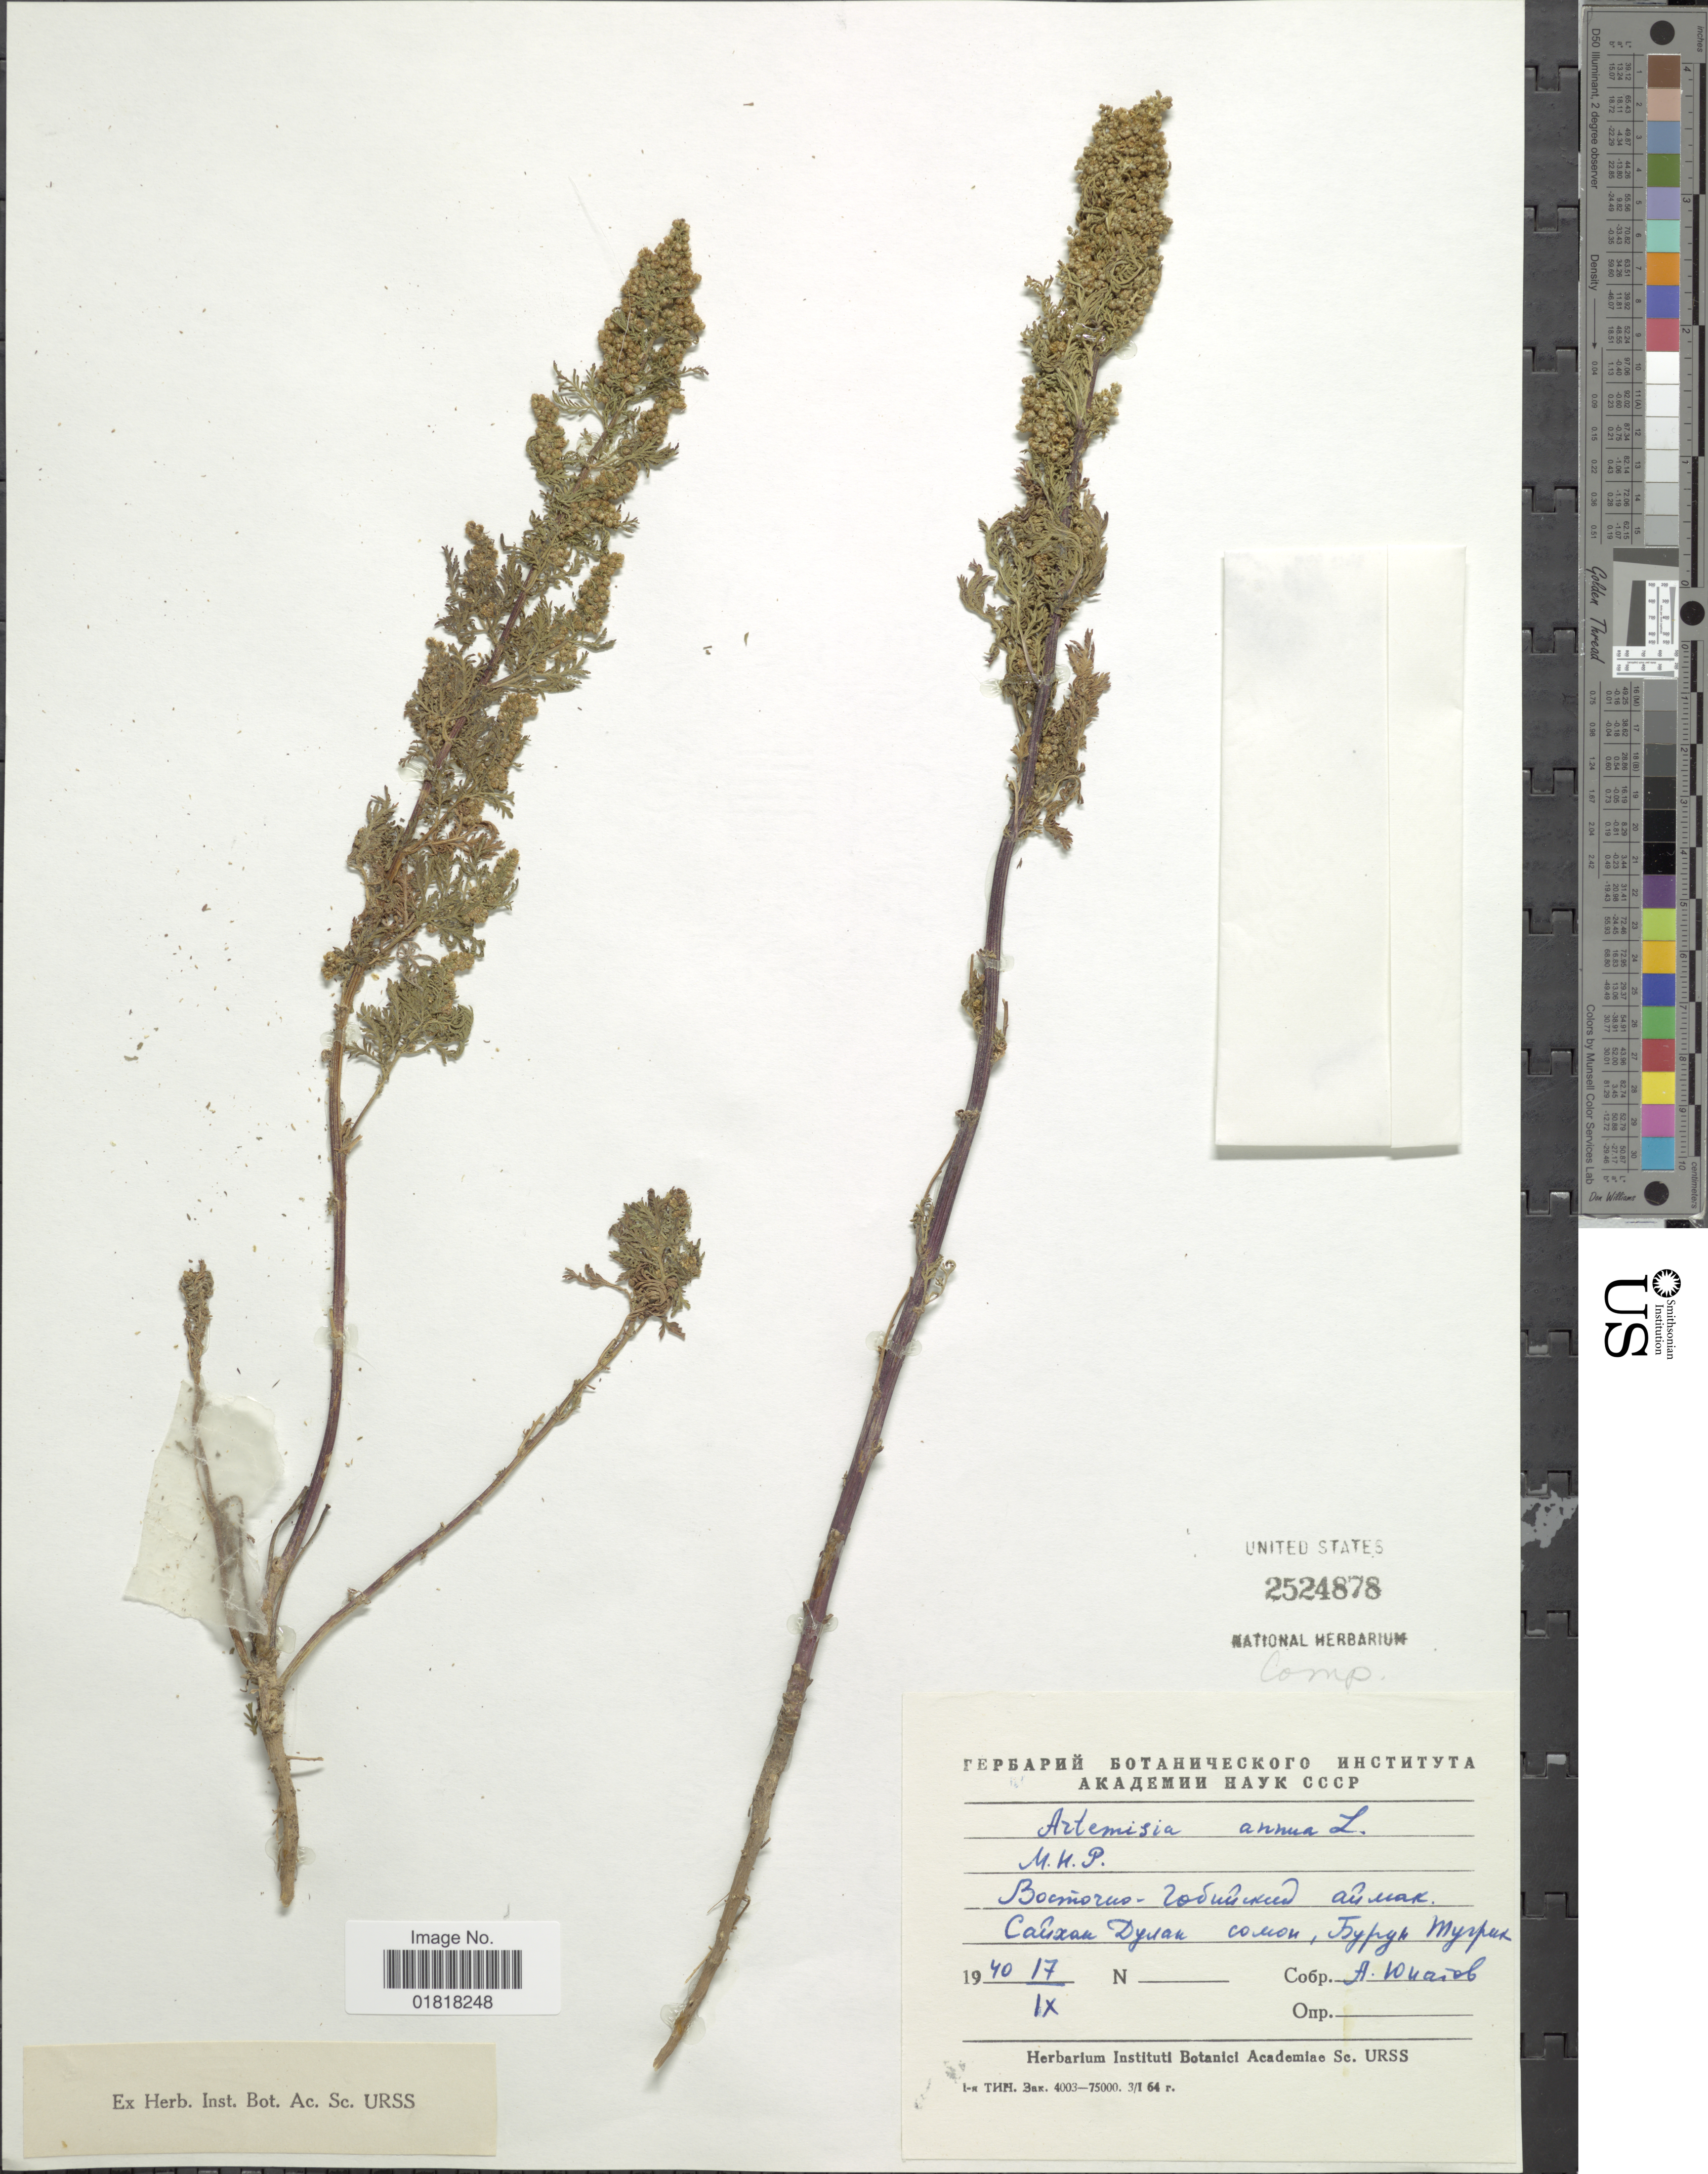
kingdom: Plantae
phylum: Tracheophyta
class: Magnoliopsida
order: Asterales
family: Asteraceae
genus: Artemisia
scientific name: Artemisia annua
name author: L.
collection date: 1940-09-17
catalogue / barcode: US 2524878